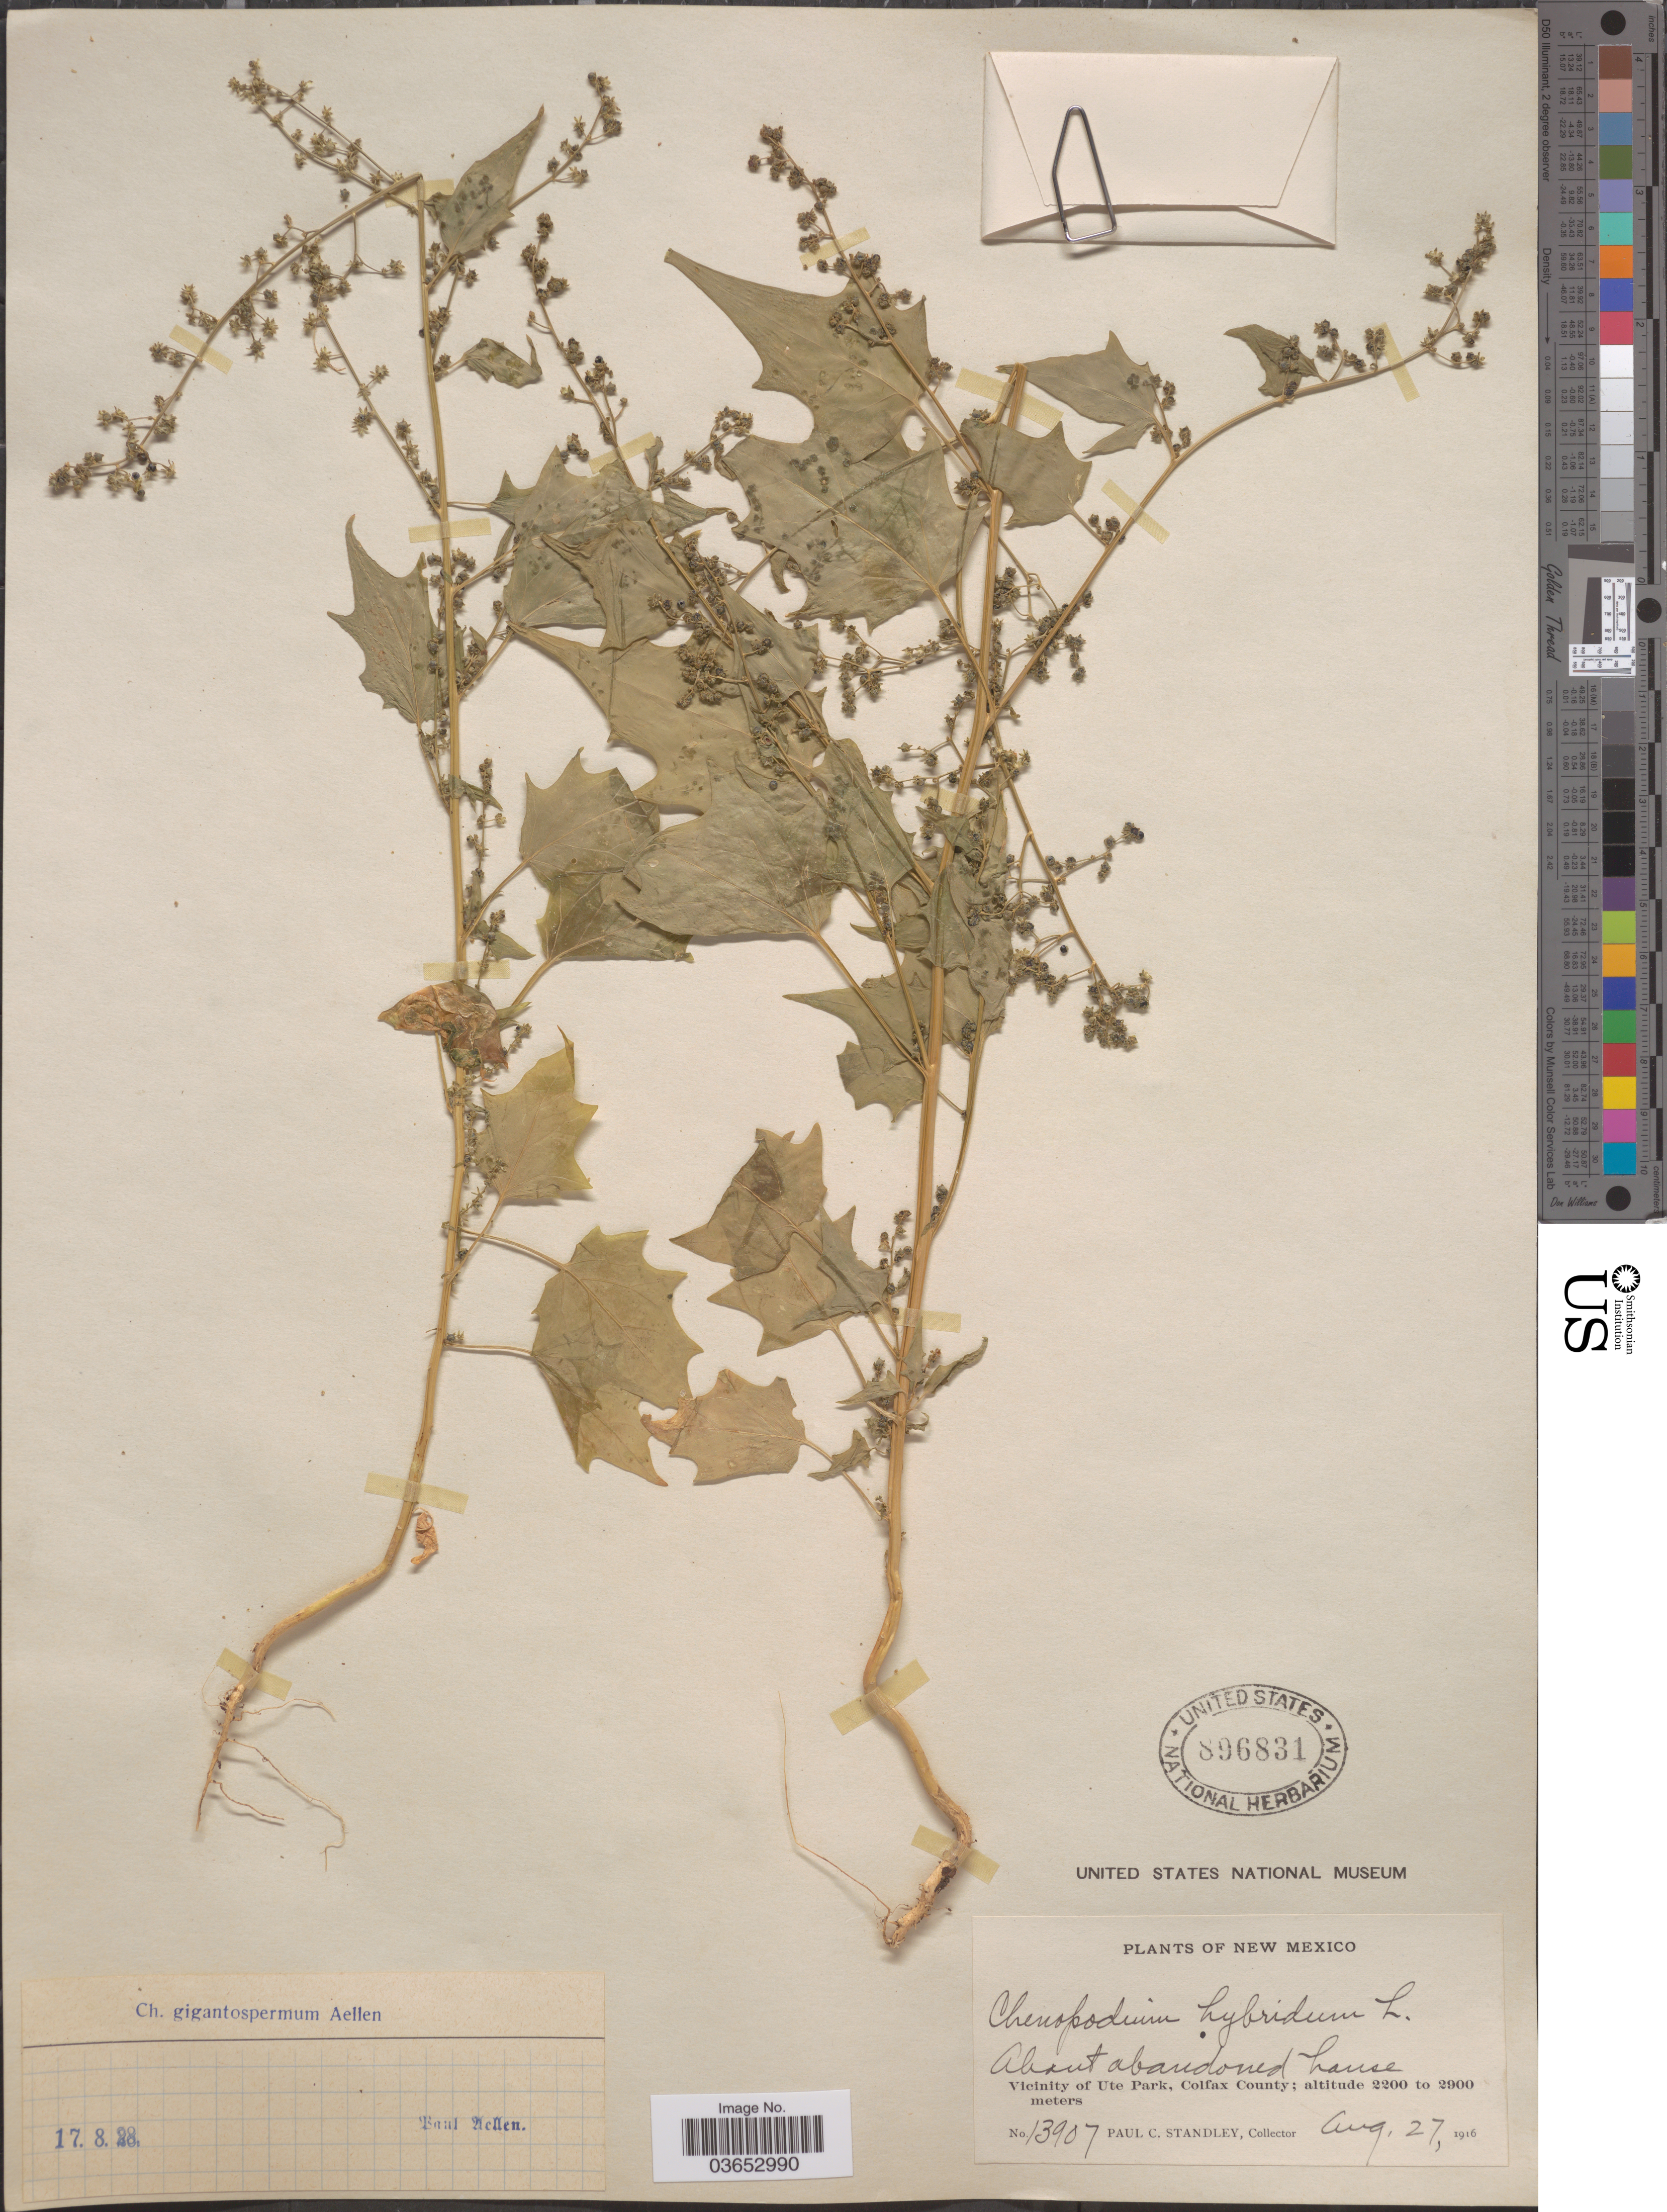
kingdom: Plantae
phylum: Tracheophyta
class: Magnoliopsida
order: Caryophyllales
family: Amaranthaceae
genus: Chenopodium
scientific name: Chenopodium gigantospermum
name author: Aellen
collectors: P. C. Standley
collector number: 13907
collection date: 1916-08-27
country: United States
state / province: New Mexico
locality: Vicinity of Ute Park, Colfax County.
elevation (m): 2200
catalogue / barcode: US 896831